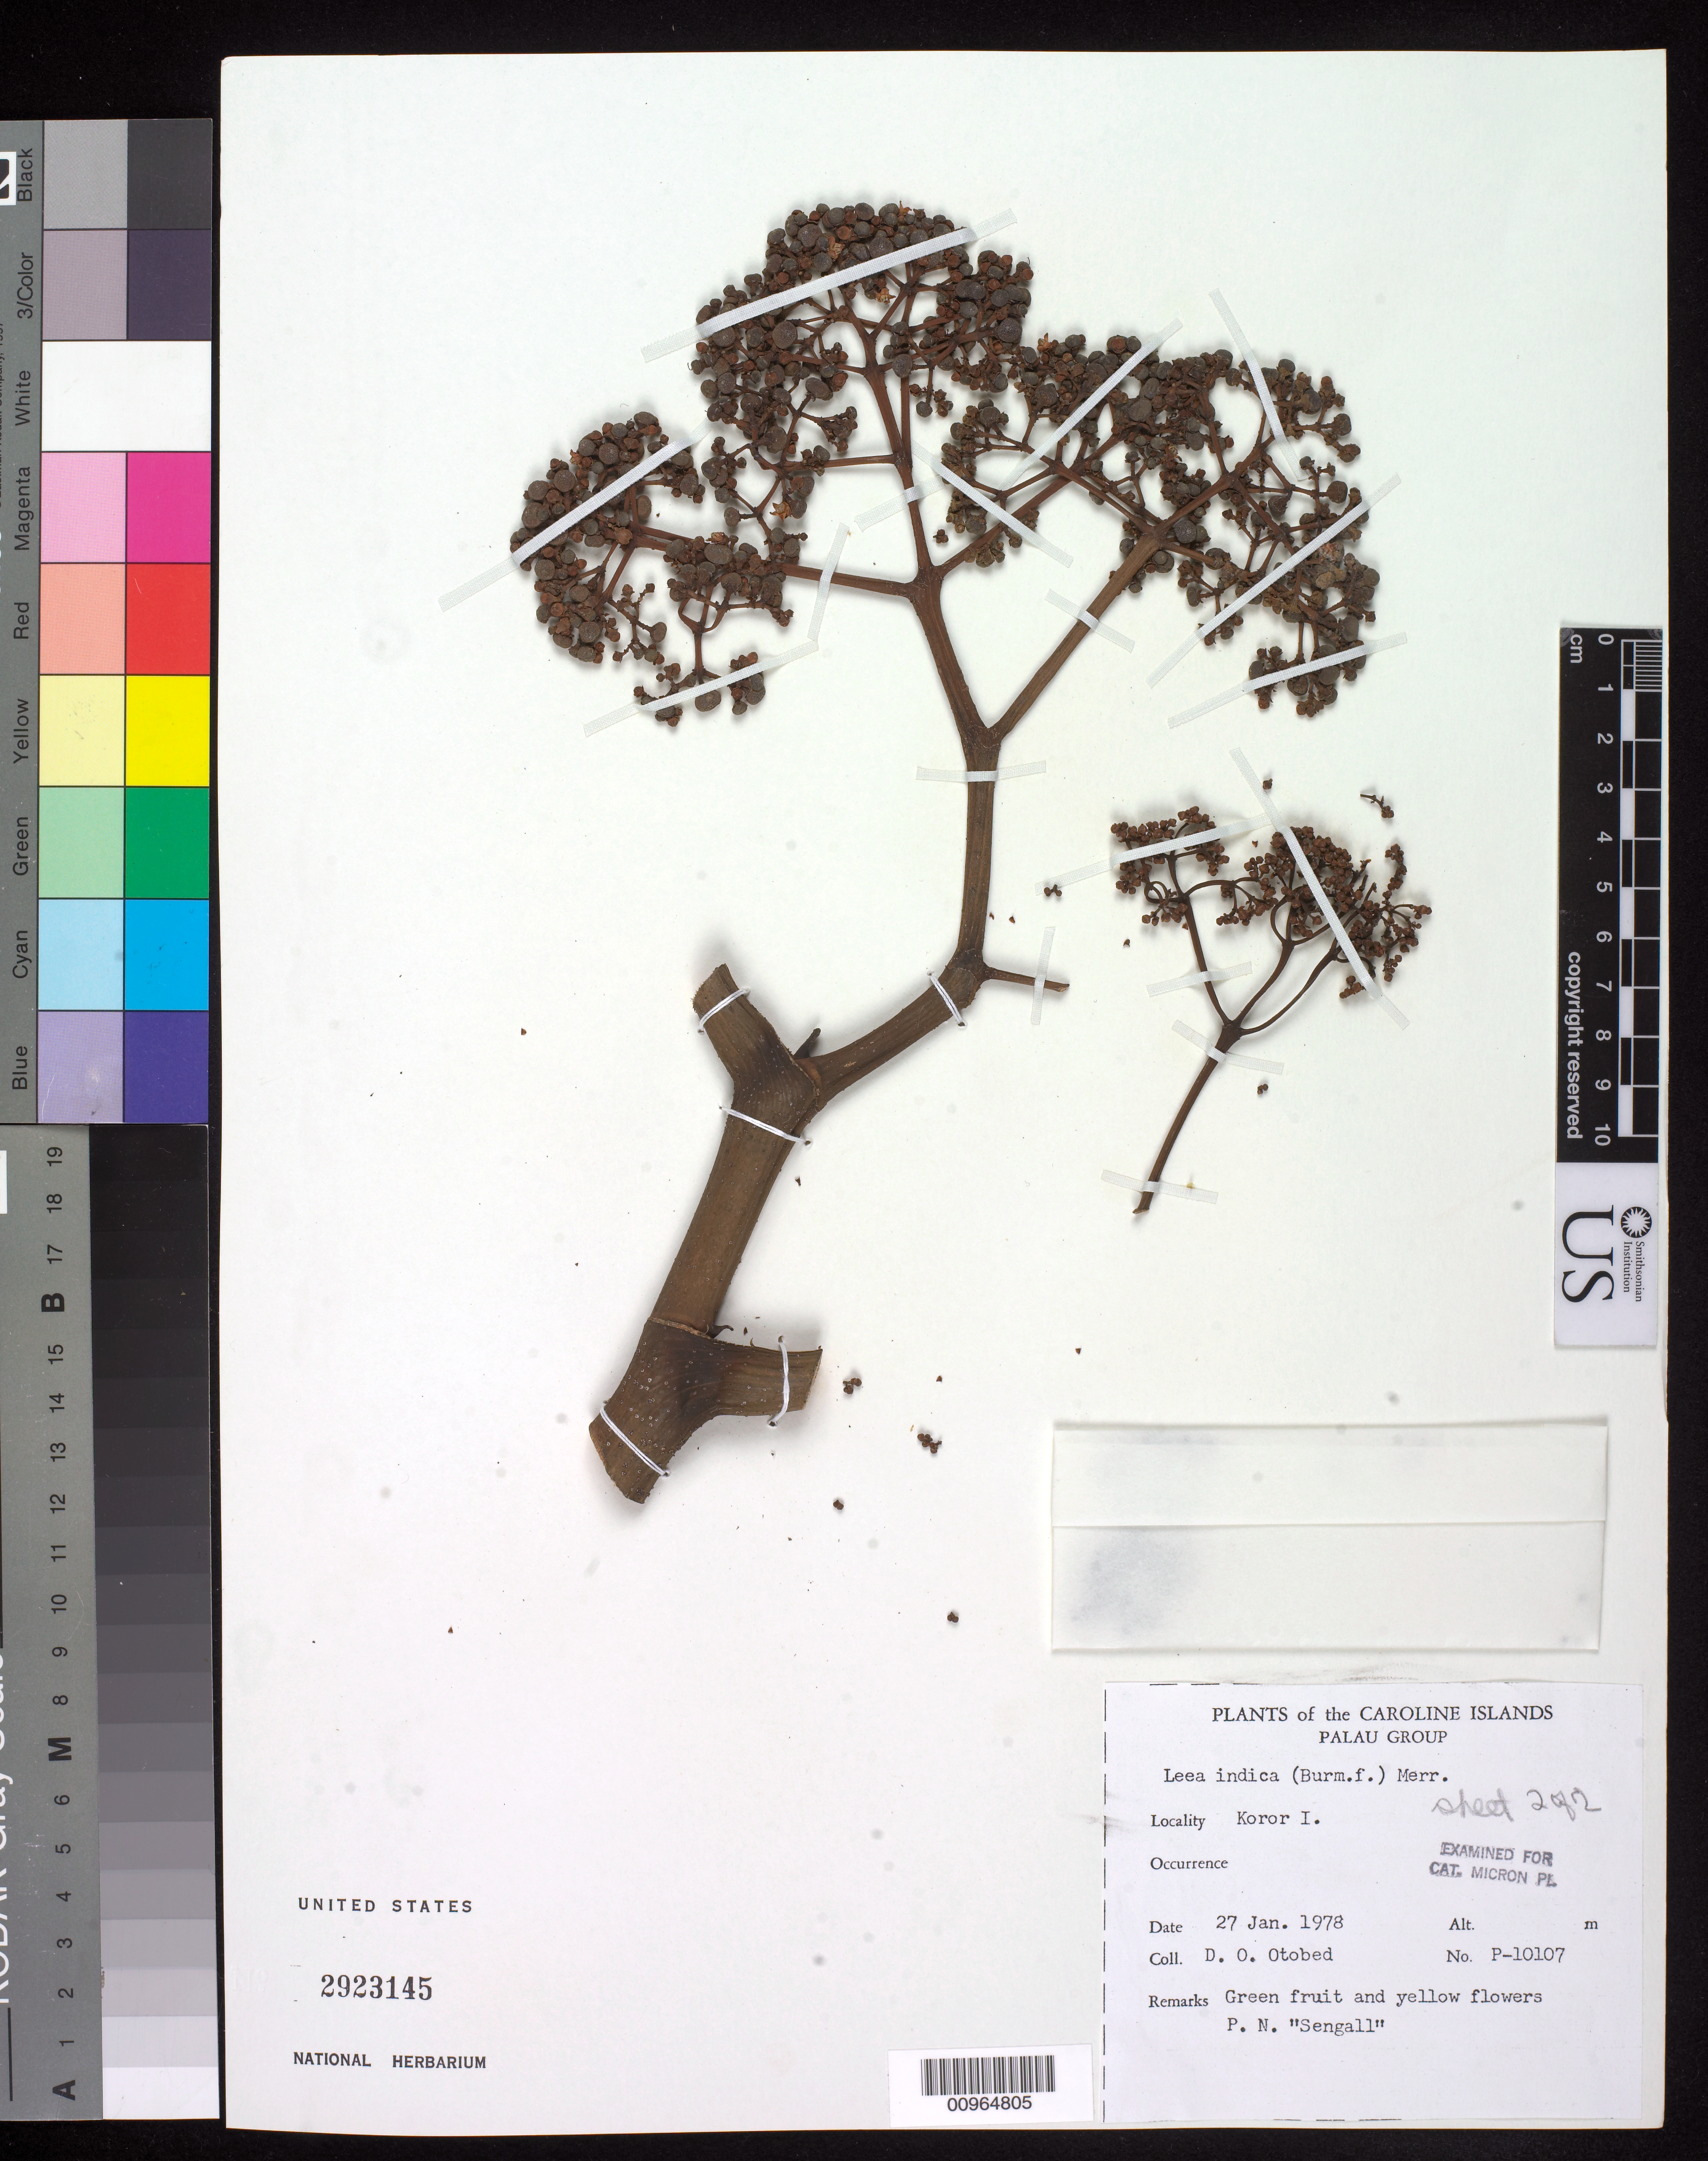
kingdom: Plantae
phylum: Tracheophyta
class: Magnoliopsida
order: Vitales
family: Vitaceae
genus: Leea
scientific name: Leea indica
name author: (Burm. f.) Merr.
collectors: D. O. Otobed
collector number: P-10107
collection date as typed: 27 Jan 1978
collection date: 1978-01-27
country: Palau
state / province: Koror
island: Oreor (Koror)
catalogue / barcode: US 2923145